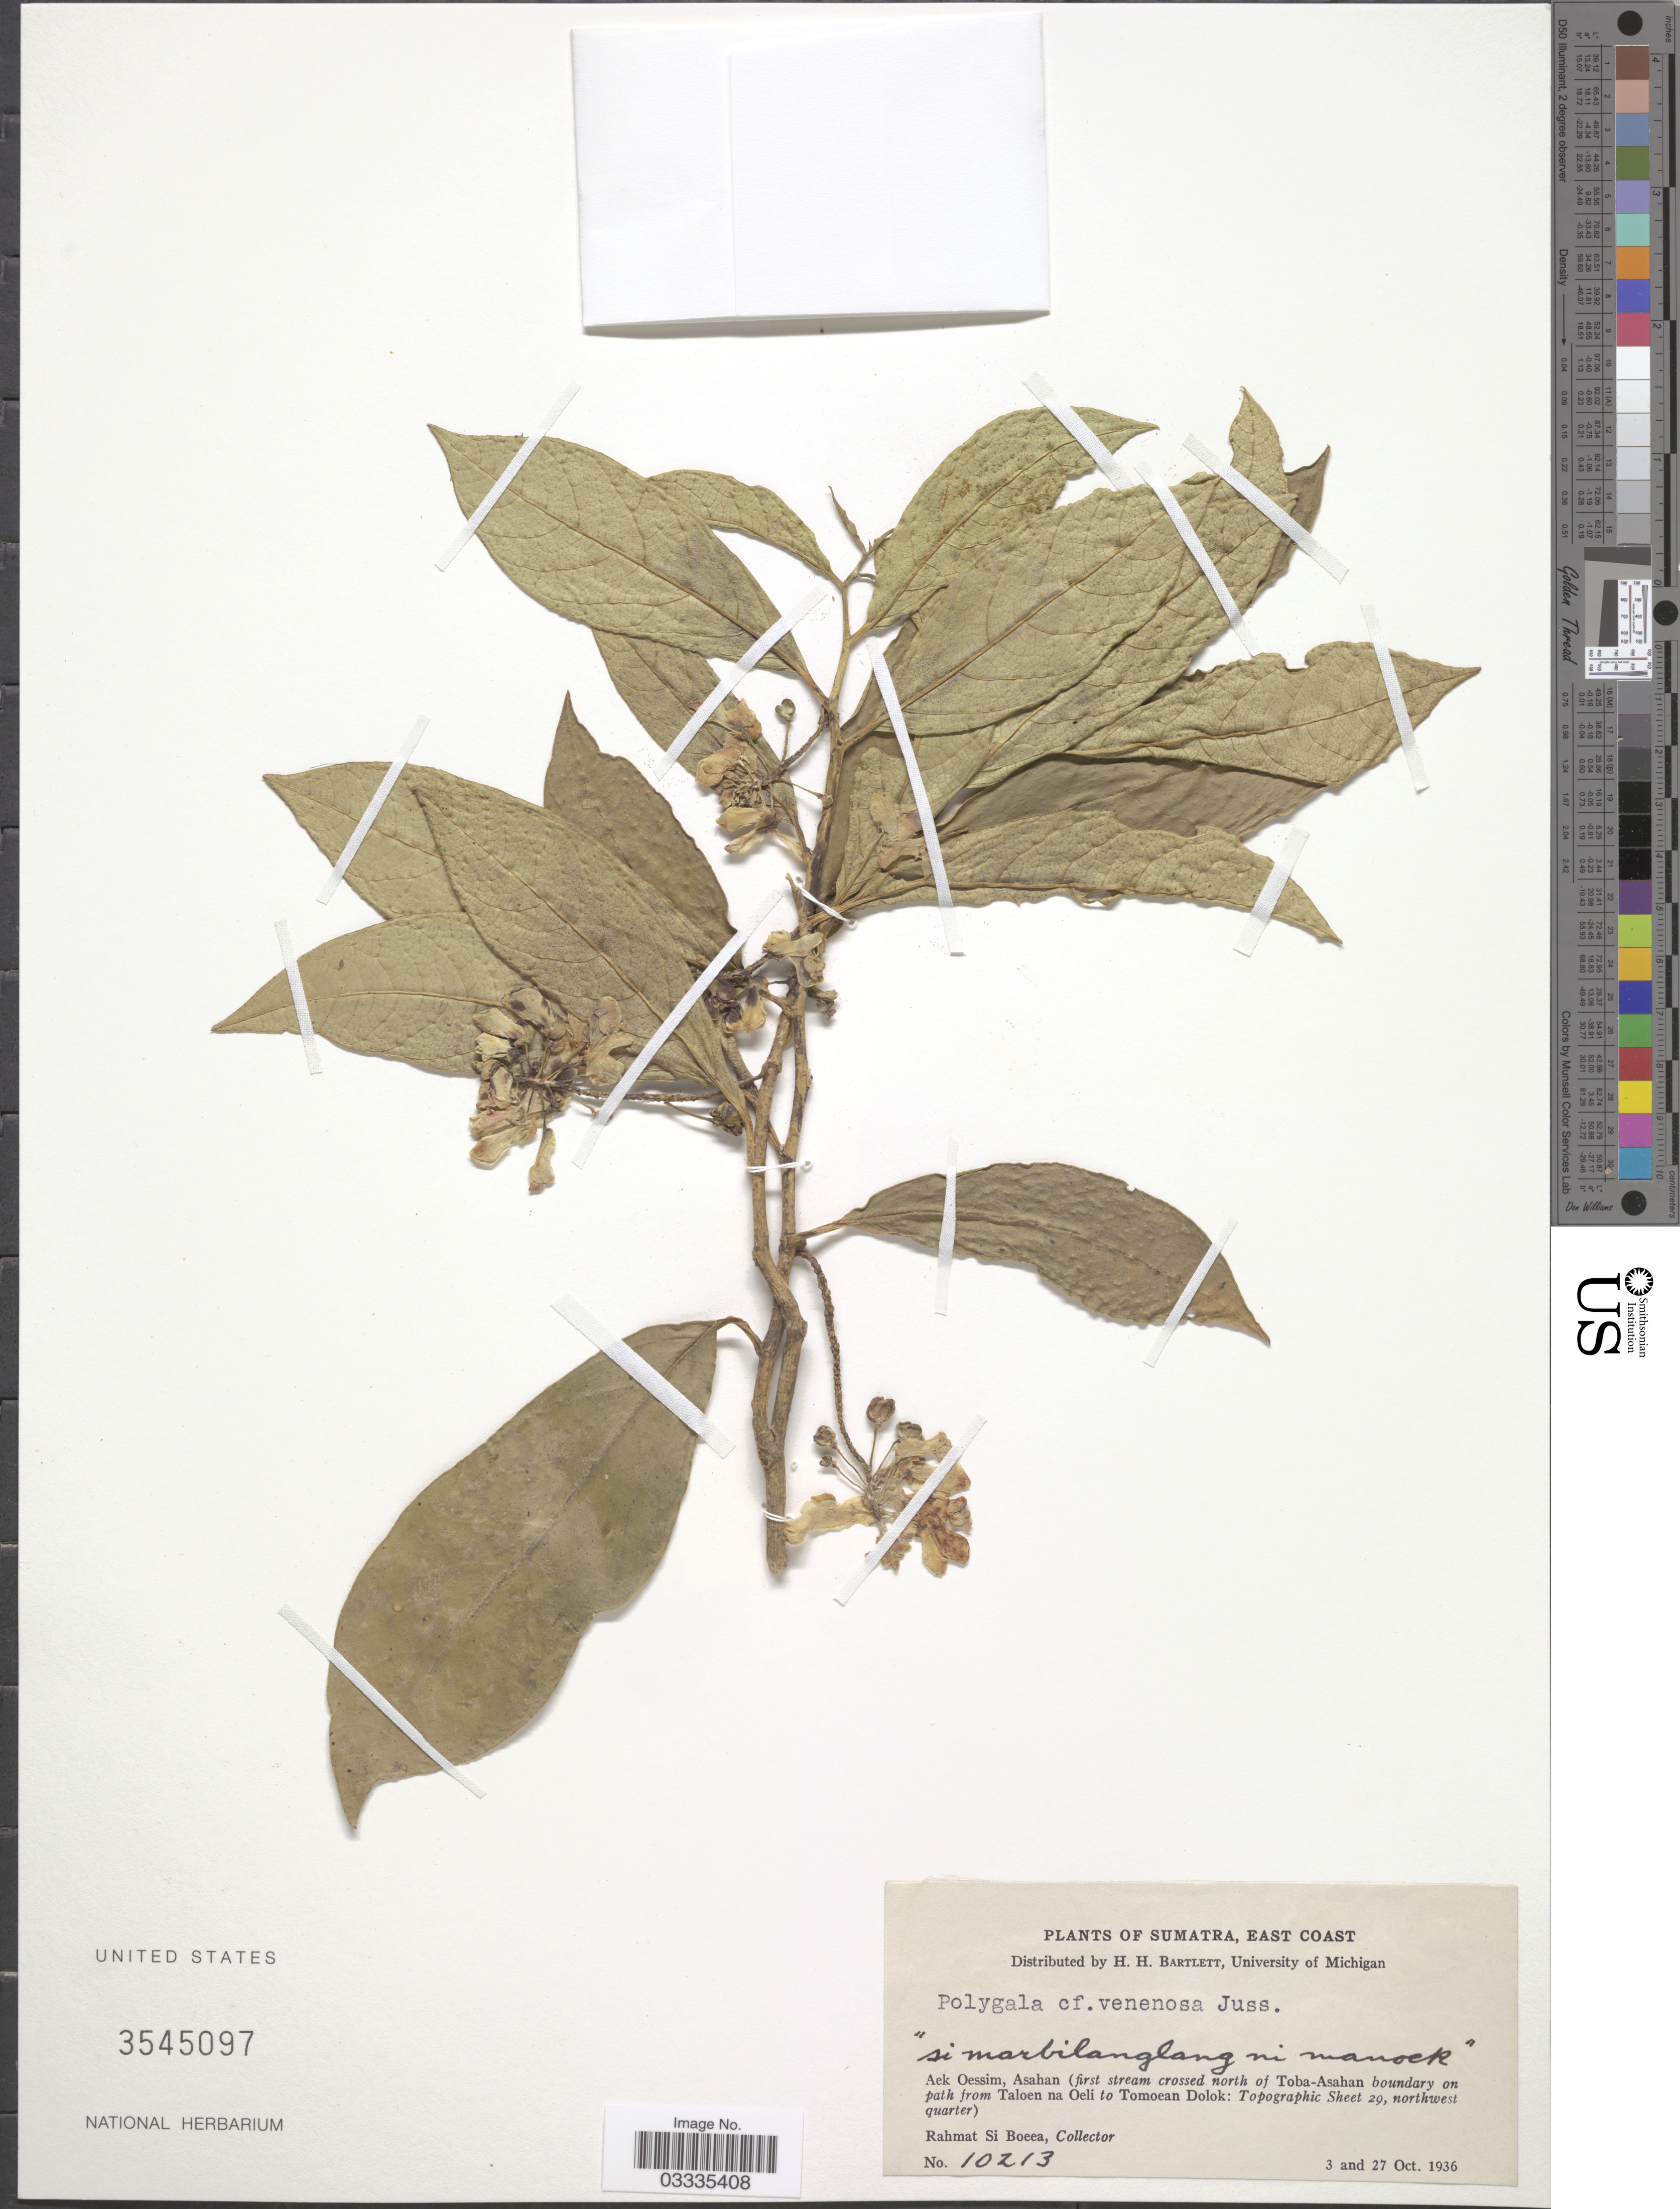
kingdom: Plantae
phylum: Tracheophyta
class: Magnoliopsida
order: Fabales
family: Polygalaceae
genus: Polygala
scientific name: Polygala venenosa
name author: Juss. ex Poir.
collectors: Rahmat Si Boeea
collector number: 10213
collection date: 1936-10-03/1936-10-27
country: Indonesia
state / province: Sumatra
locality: East Coast. Aek Oessim, Asahan (first stream crossed north of Toba-Asahan boundary on path from Taloen na Oeli to Tomoean Dolok: Topographic Sheet 29, northwest quarter)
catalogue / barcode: US 3545097